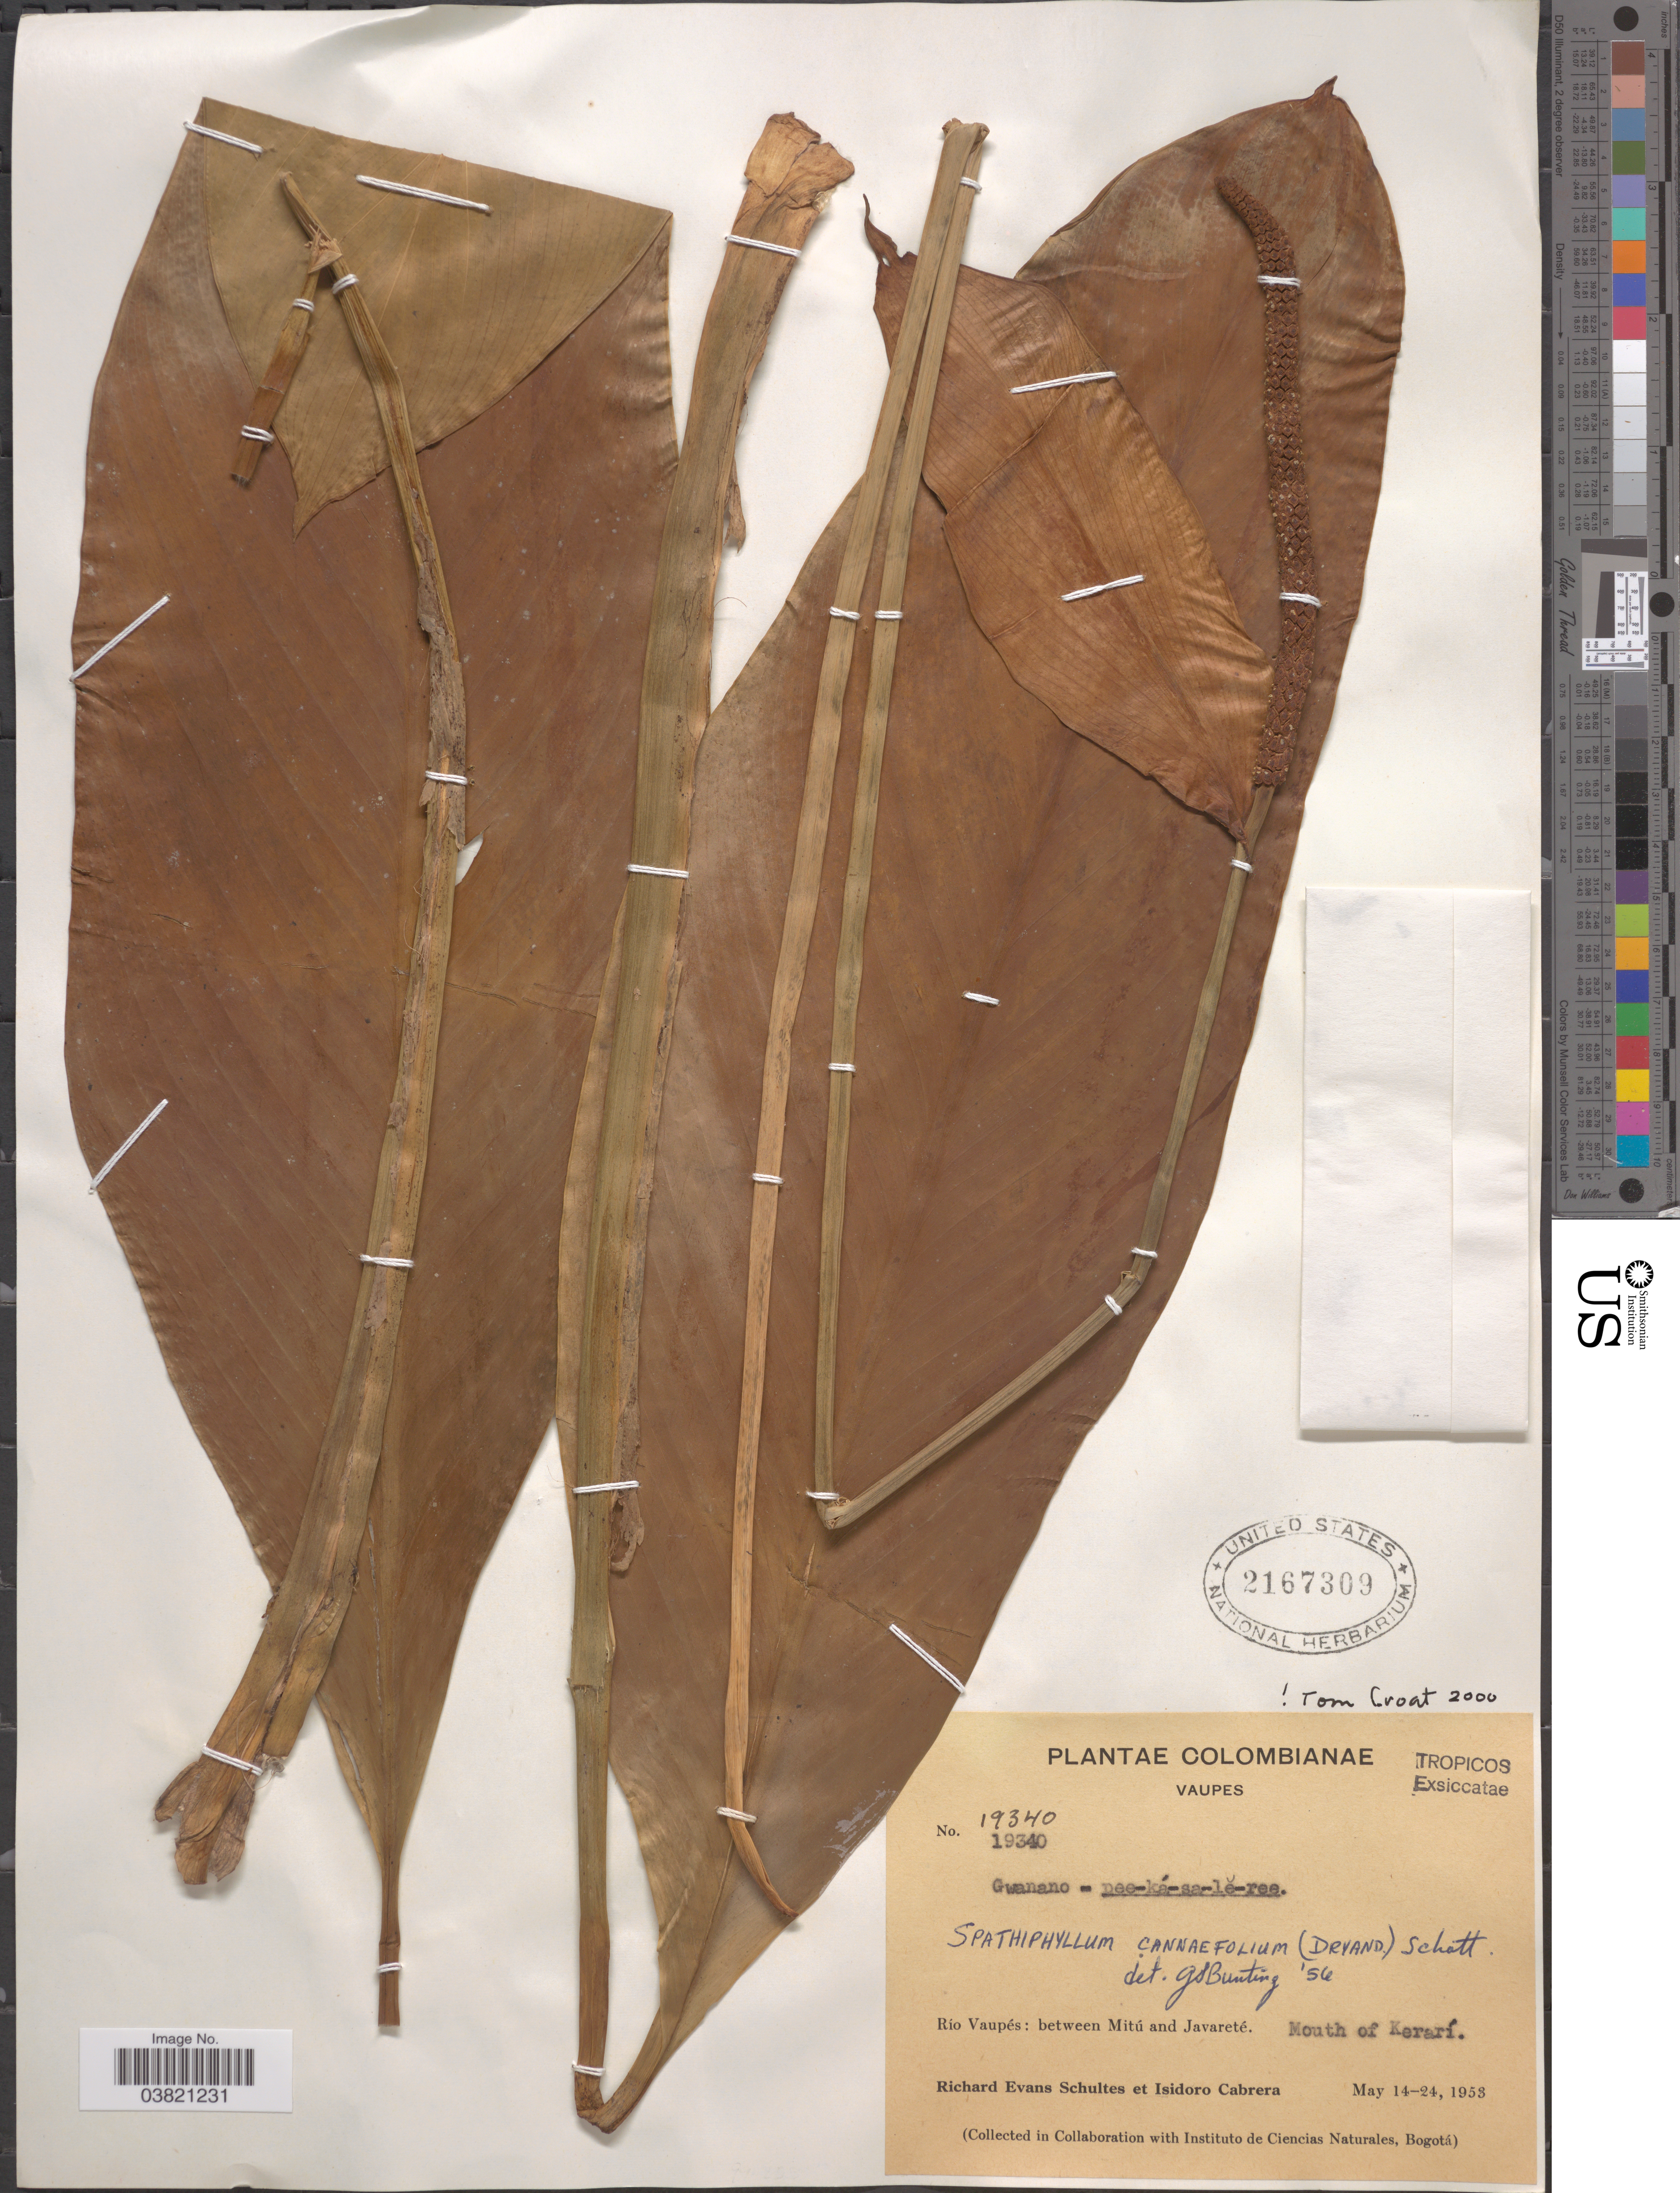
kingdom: Plantae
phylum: Tracheophyta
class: Liliopsida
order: Alismatales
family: Araceae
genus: Spathiphyllum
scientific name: Spathiphyllum cannifolium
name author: (Dryand. ex Sims) Schott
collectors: R. E. Schultes & I. Cabrera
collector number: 19340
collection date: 1953-05-14/1953-05-24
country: Colombia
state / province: Vaupés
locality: Río Vaupés: between Mitú and Javareté. Mouth of Kerarí.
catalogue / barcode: US 2167309